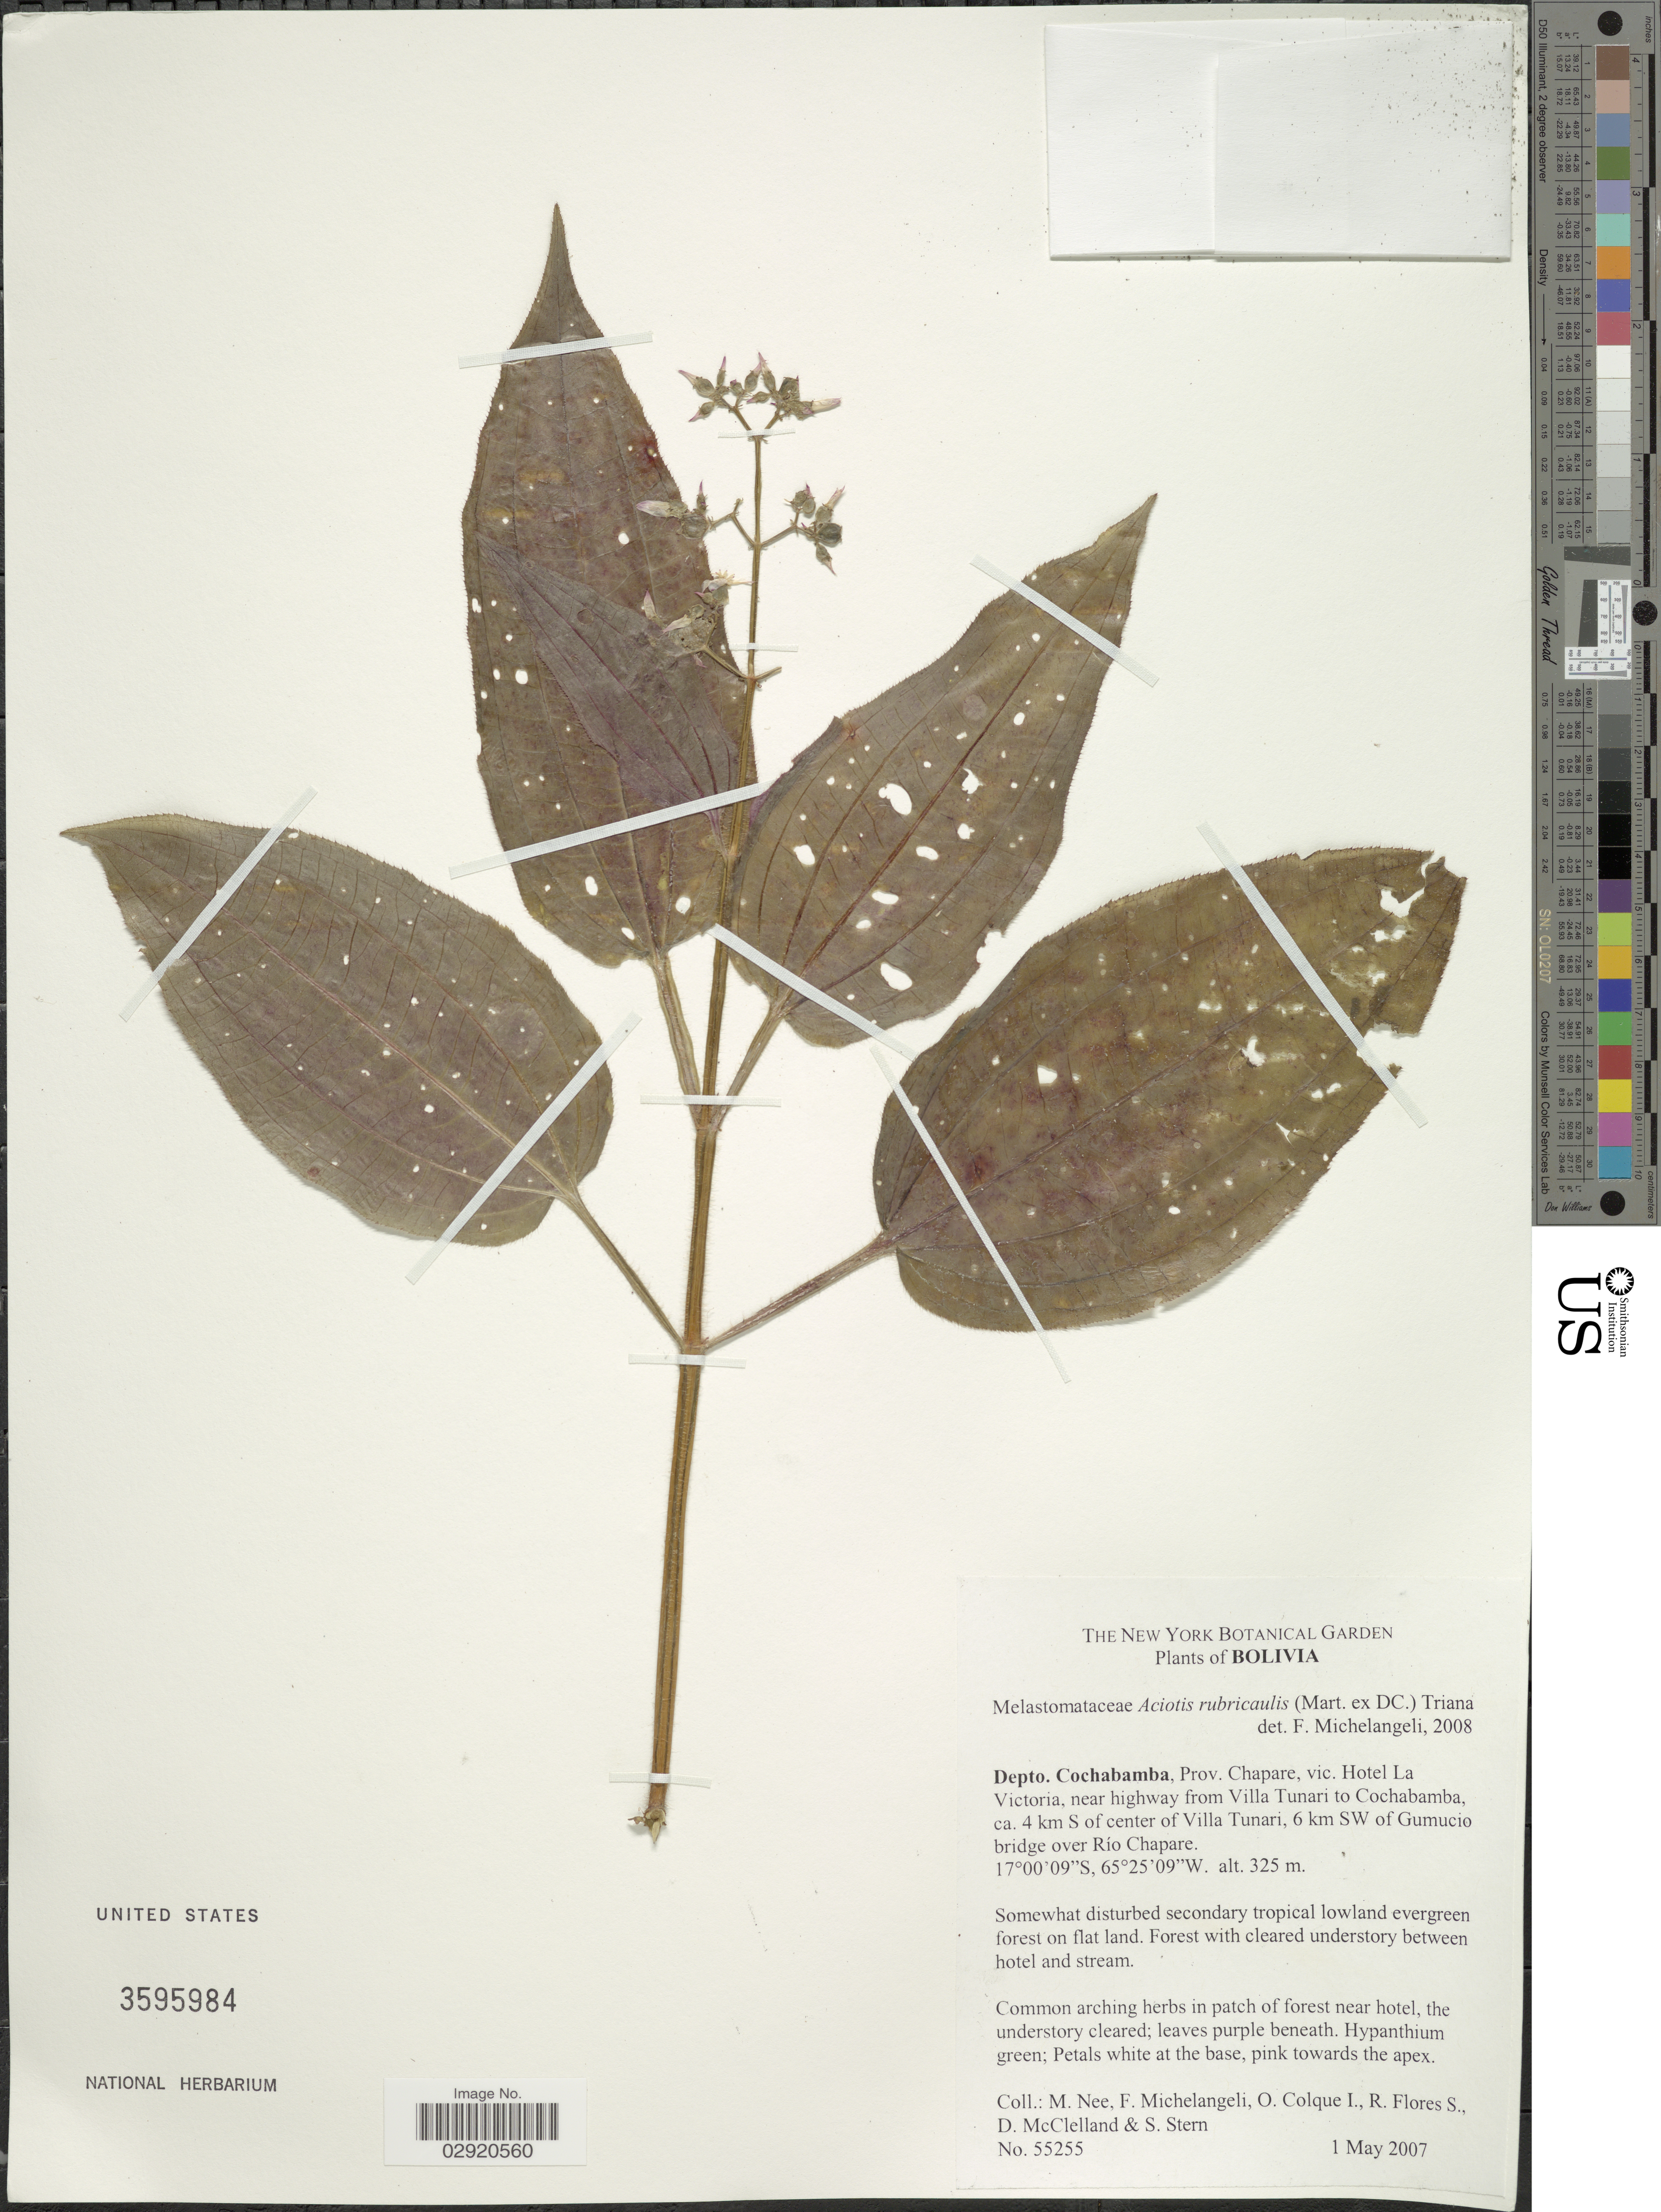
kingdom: Plantae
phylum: Tracheophyta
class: Magnoliopsida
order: Myrtales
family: Melastomataceae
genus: Aciotis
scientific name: Aciotis rubricaulis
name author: (Mart. ex DC.) Triana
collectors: M. Nee, F. Michelangeli, O. Colque, R. Flores S. & et al.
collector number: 55255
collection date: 2007-05-01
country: Bolivia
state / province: Cochabamba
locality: Depto. Cochabamba, Prov. Chapare, vic. Hotel La Victoria, near highway from Villa Tunari to Cochabamba, ca. 4 km S of center of Villa Tunari, 6 km SW of Gumucio bridge over Río Chapare.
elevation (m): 325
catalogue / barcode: US 3595984